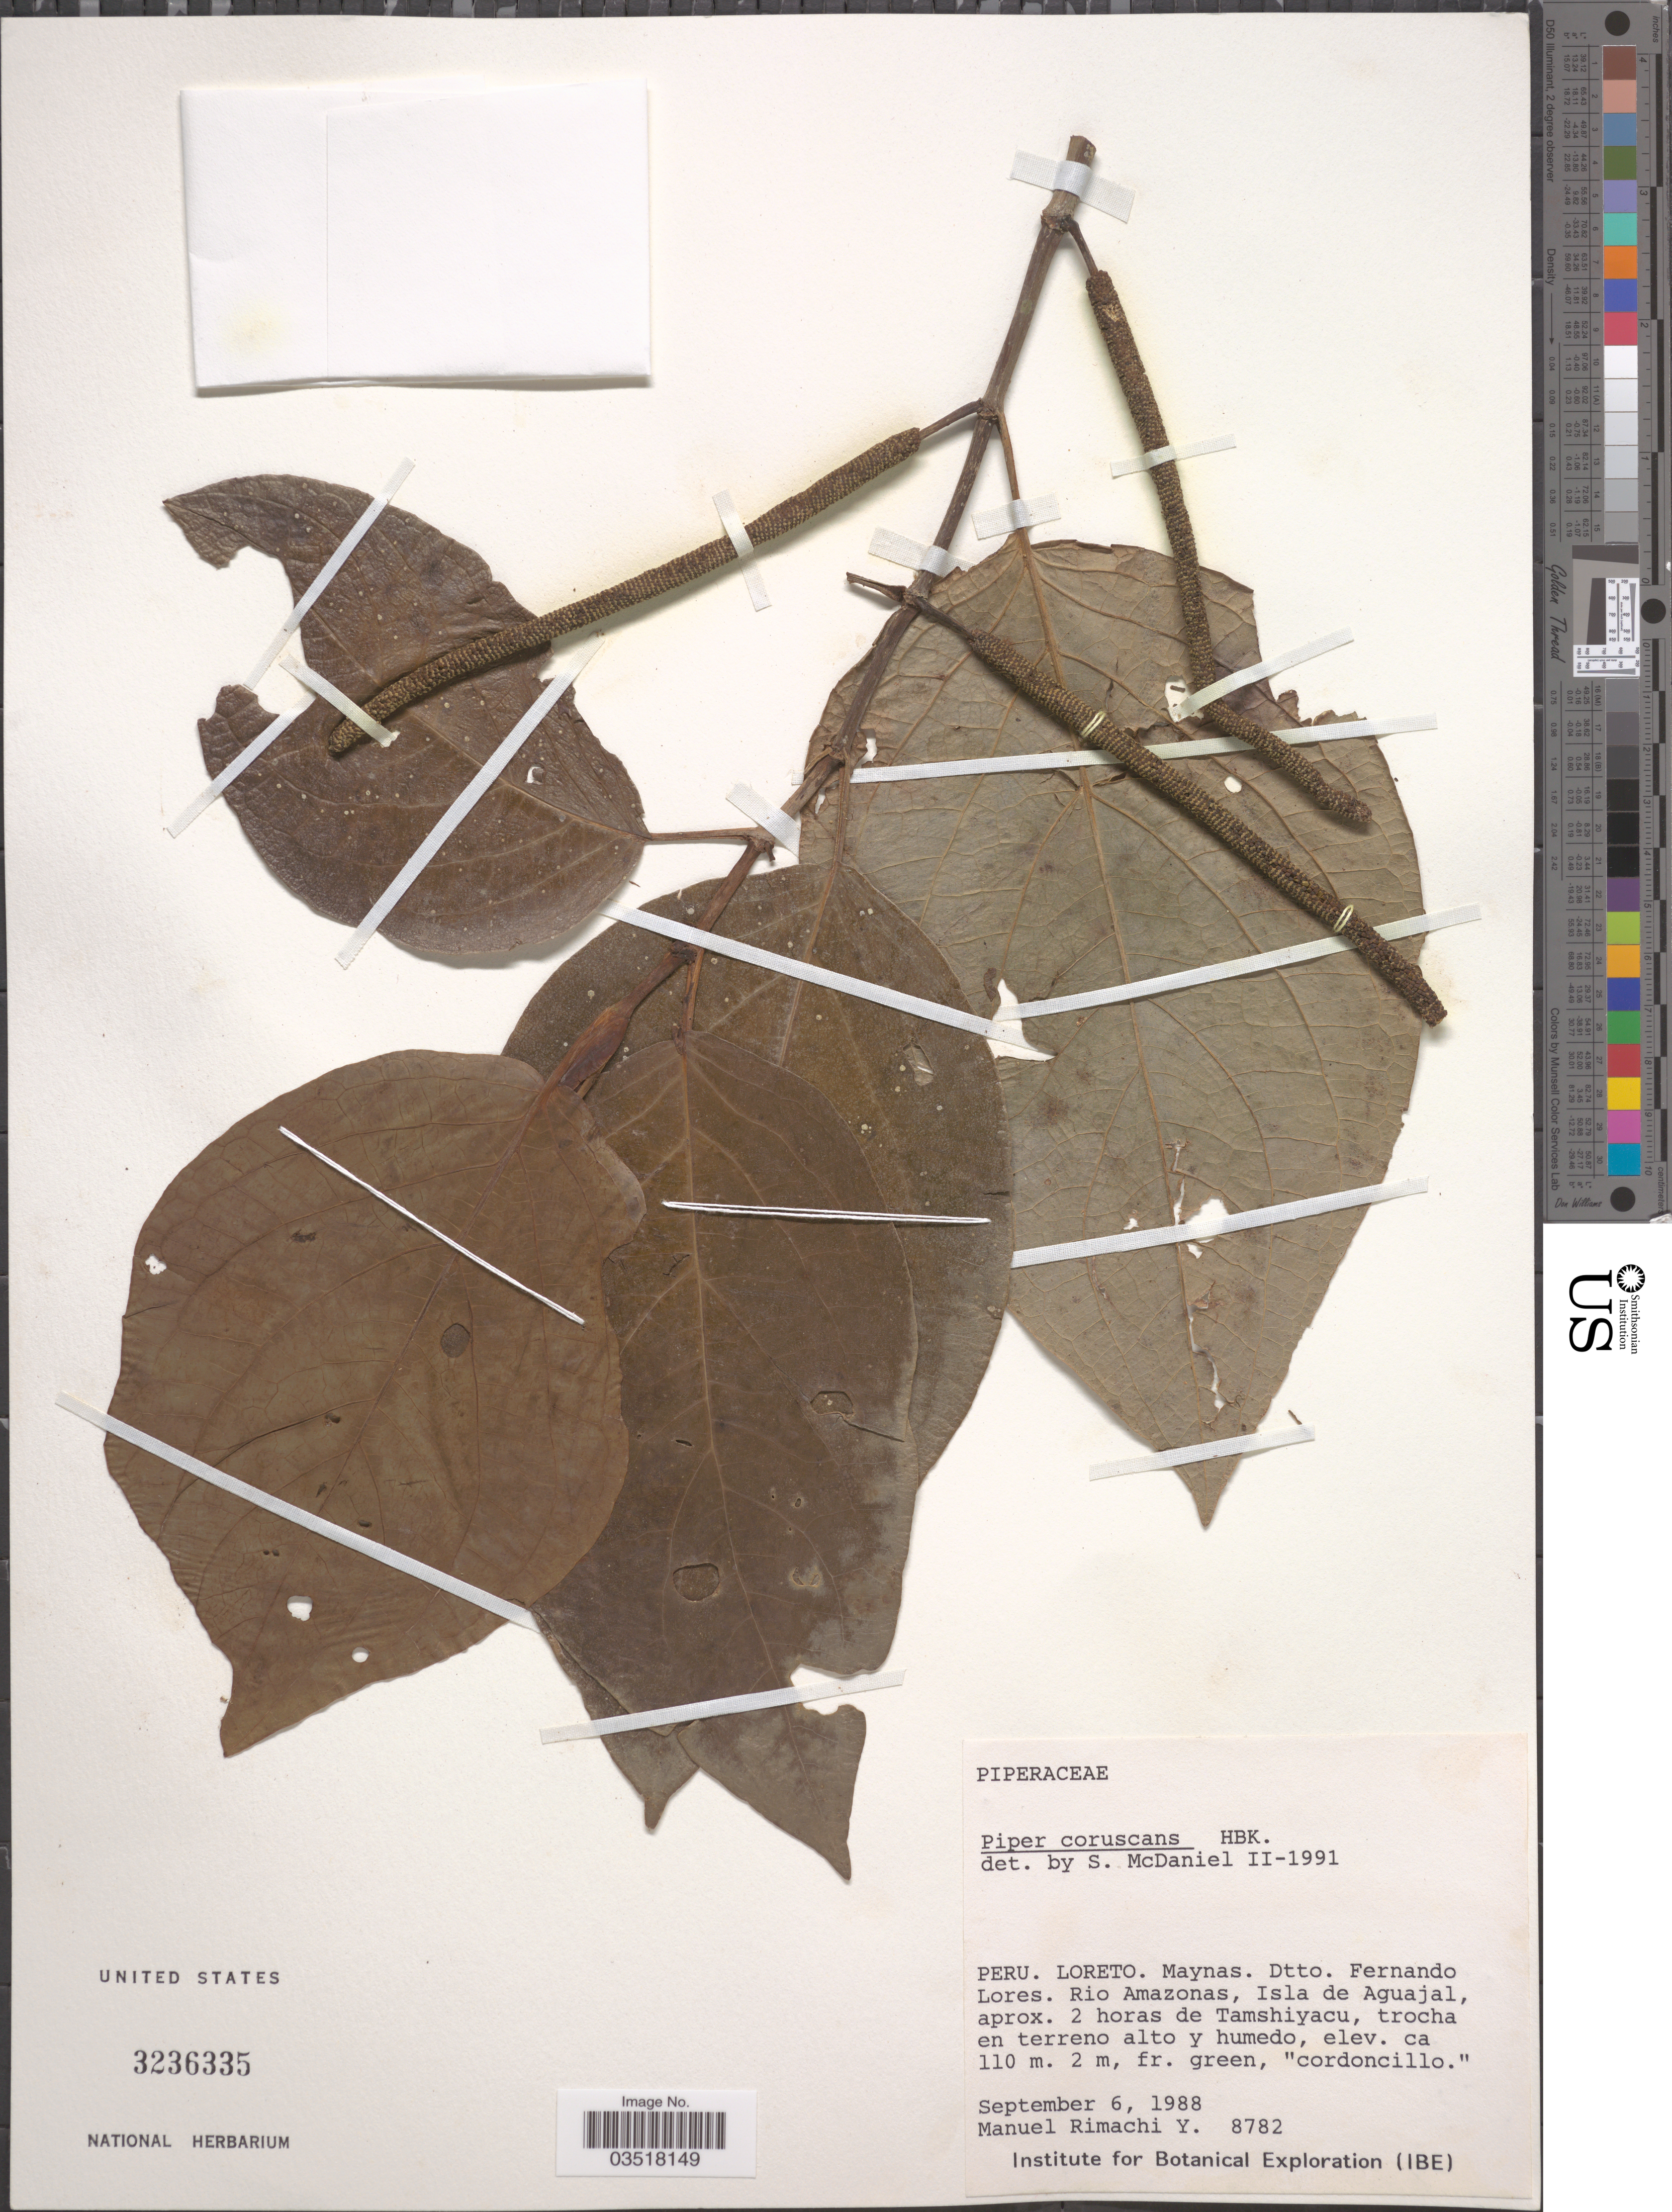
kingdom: Plantae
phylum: Tracheophyta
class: Magnoliopsida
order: Piperales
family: Piperaceae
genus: Piper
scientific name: Piper coruscans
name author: Kunth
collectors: M. Rimachi Y.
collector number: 8782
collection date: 1988-09-06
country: Peru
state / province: Loreto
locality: Maynas. Dtto. Fernando Lores. Rio Amazonas, Isla de Aguajal, aprox. 2 horas de Tamshiyacu.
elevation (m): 110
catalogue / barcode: US 3236335